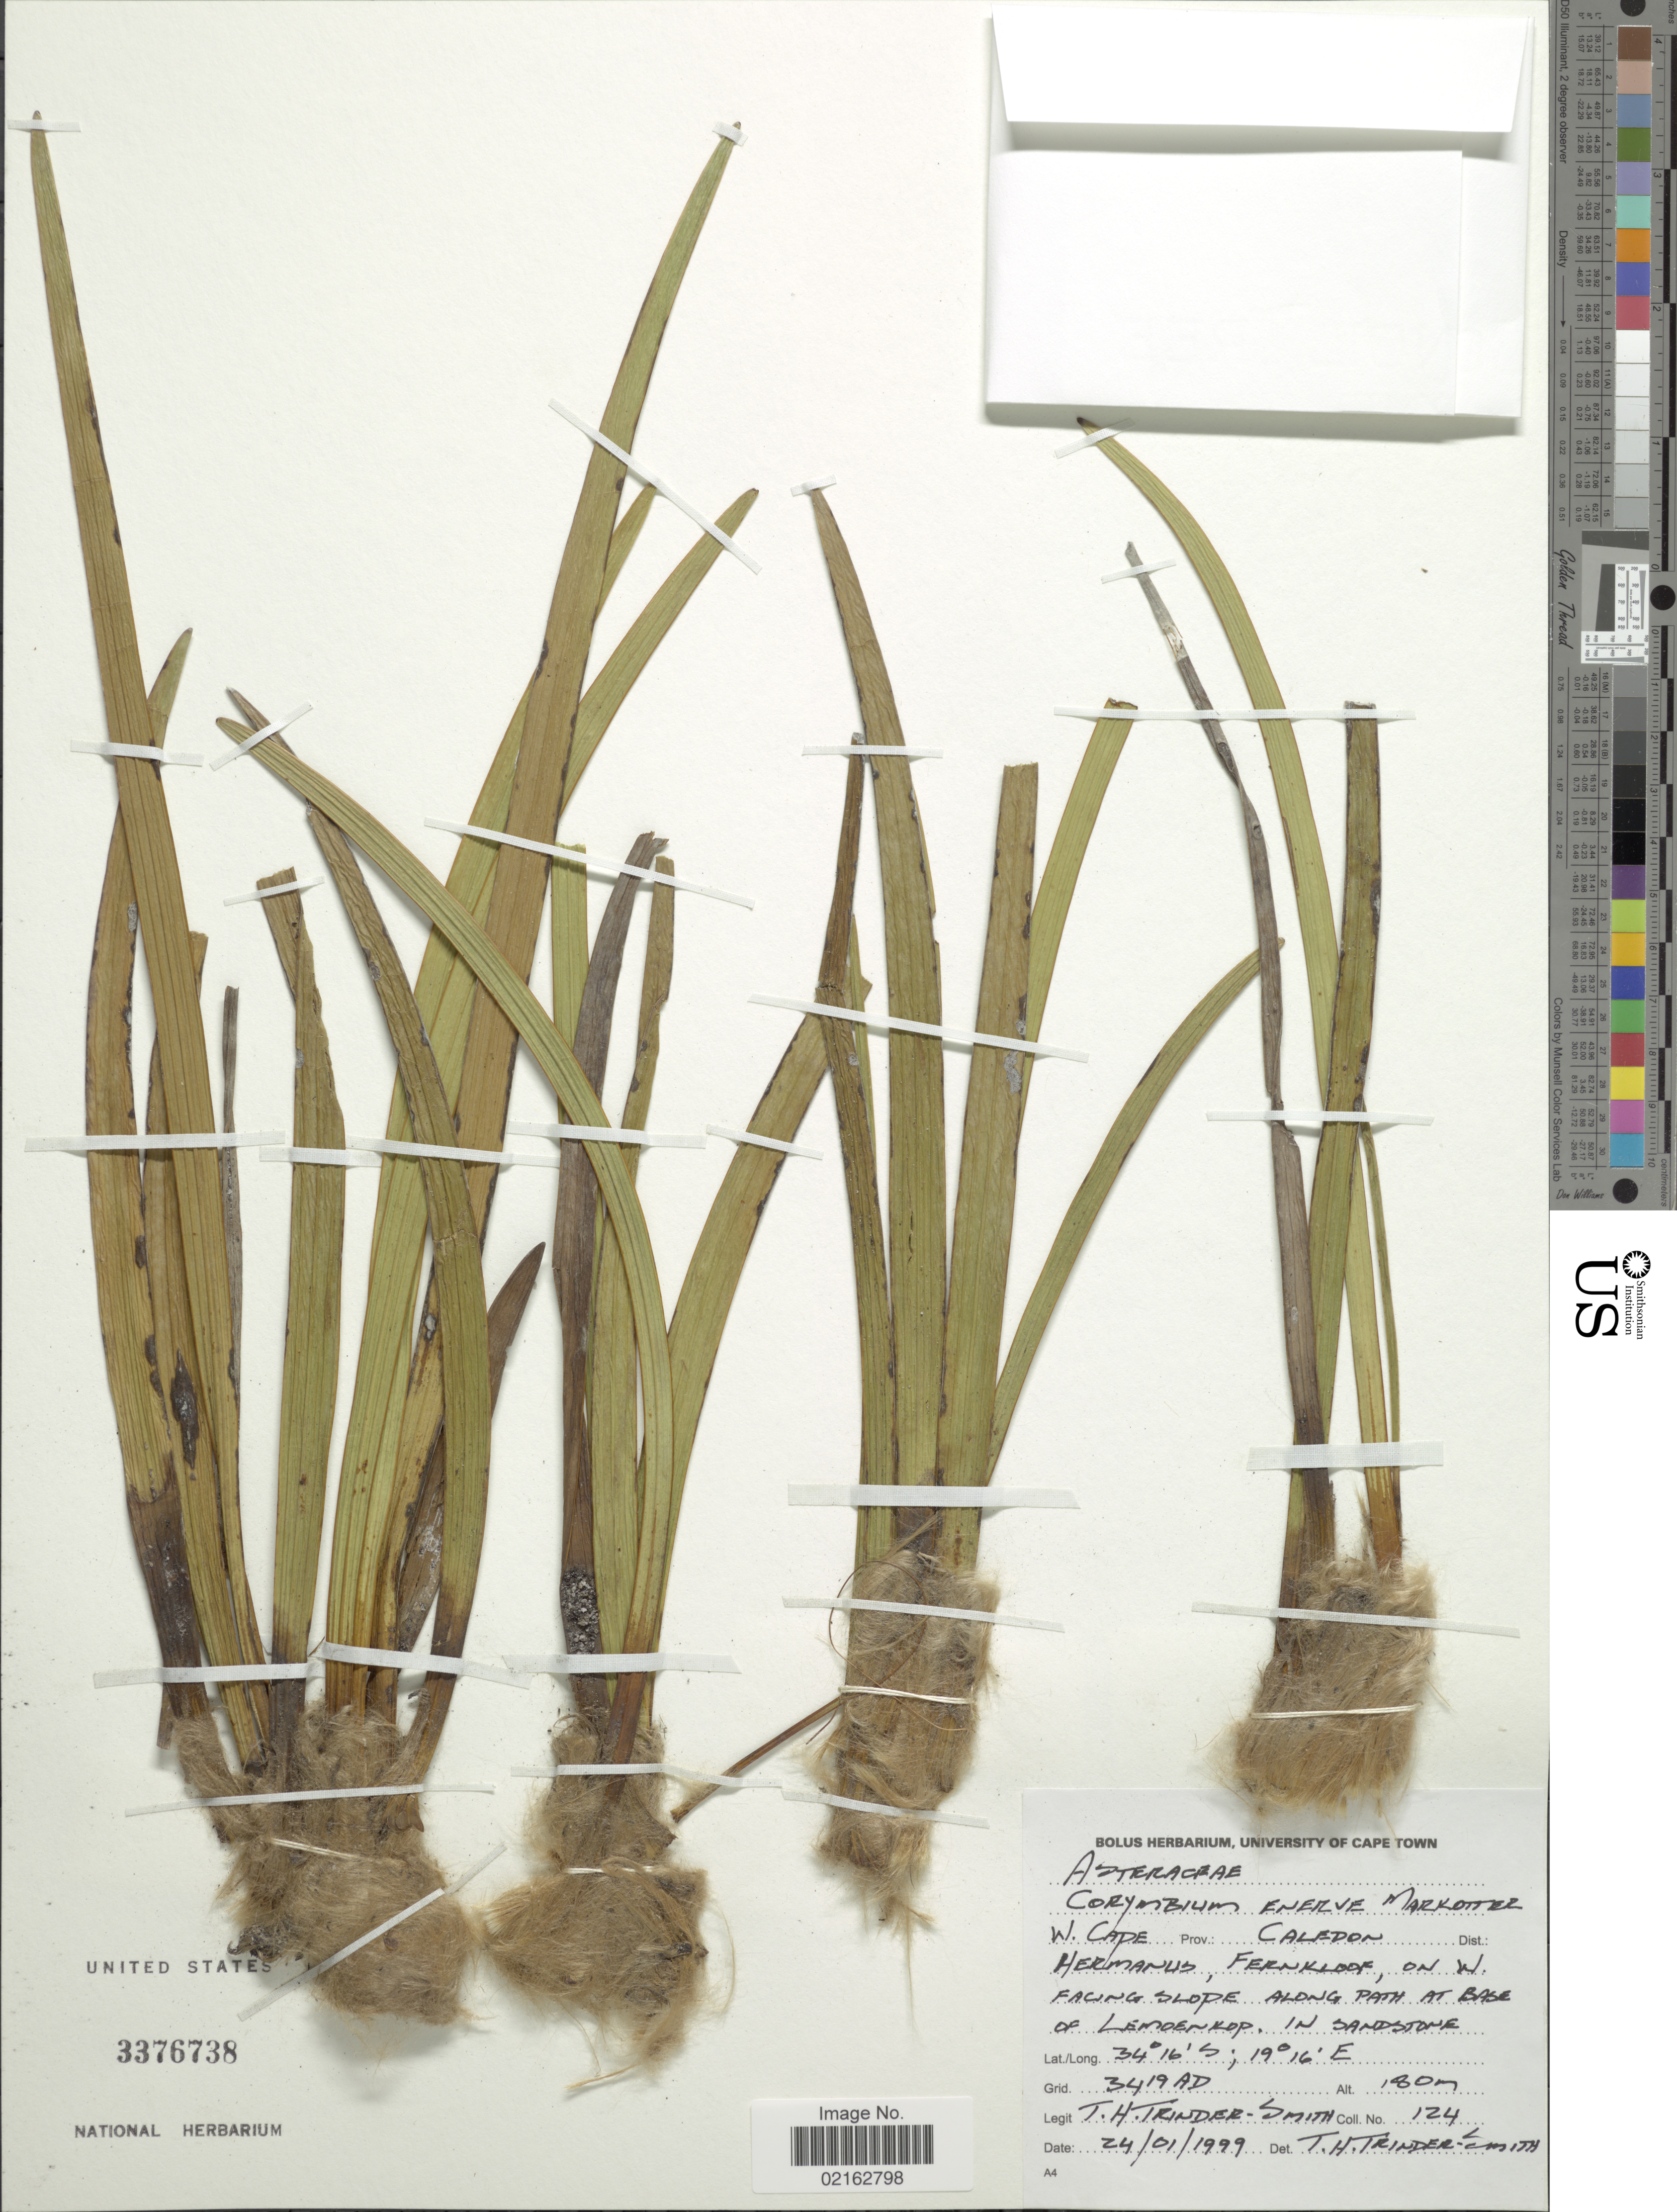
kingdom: Plantae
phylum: Tracheophyta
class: Magnoliopsida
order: Asterales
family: Asteraceae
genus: Corymbium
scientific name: Corymbium enerve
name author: Markötter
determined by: Trinder-Smith, T. H.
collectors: T. H. Trinder-Smith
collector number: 124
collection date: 1999-01-24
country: South Africa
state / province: Western Cape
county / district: Caledon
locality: Hermanus, Fernklooie, on W. facing slope along path at Base of Lemoenkop.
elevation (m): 180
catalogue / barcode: US 3376738